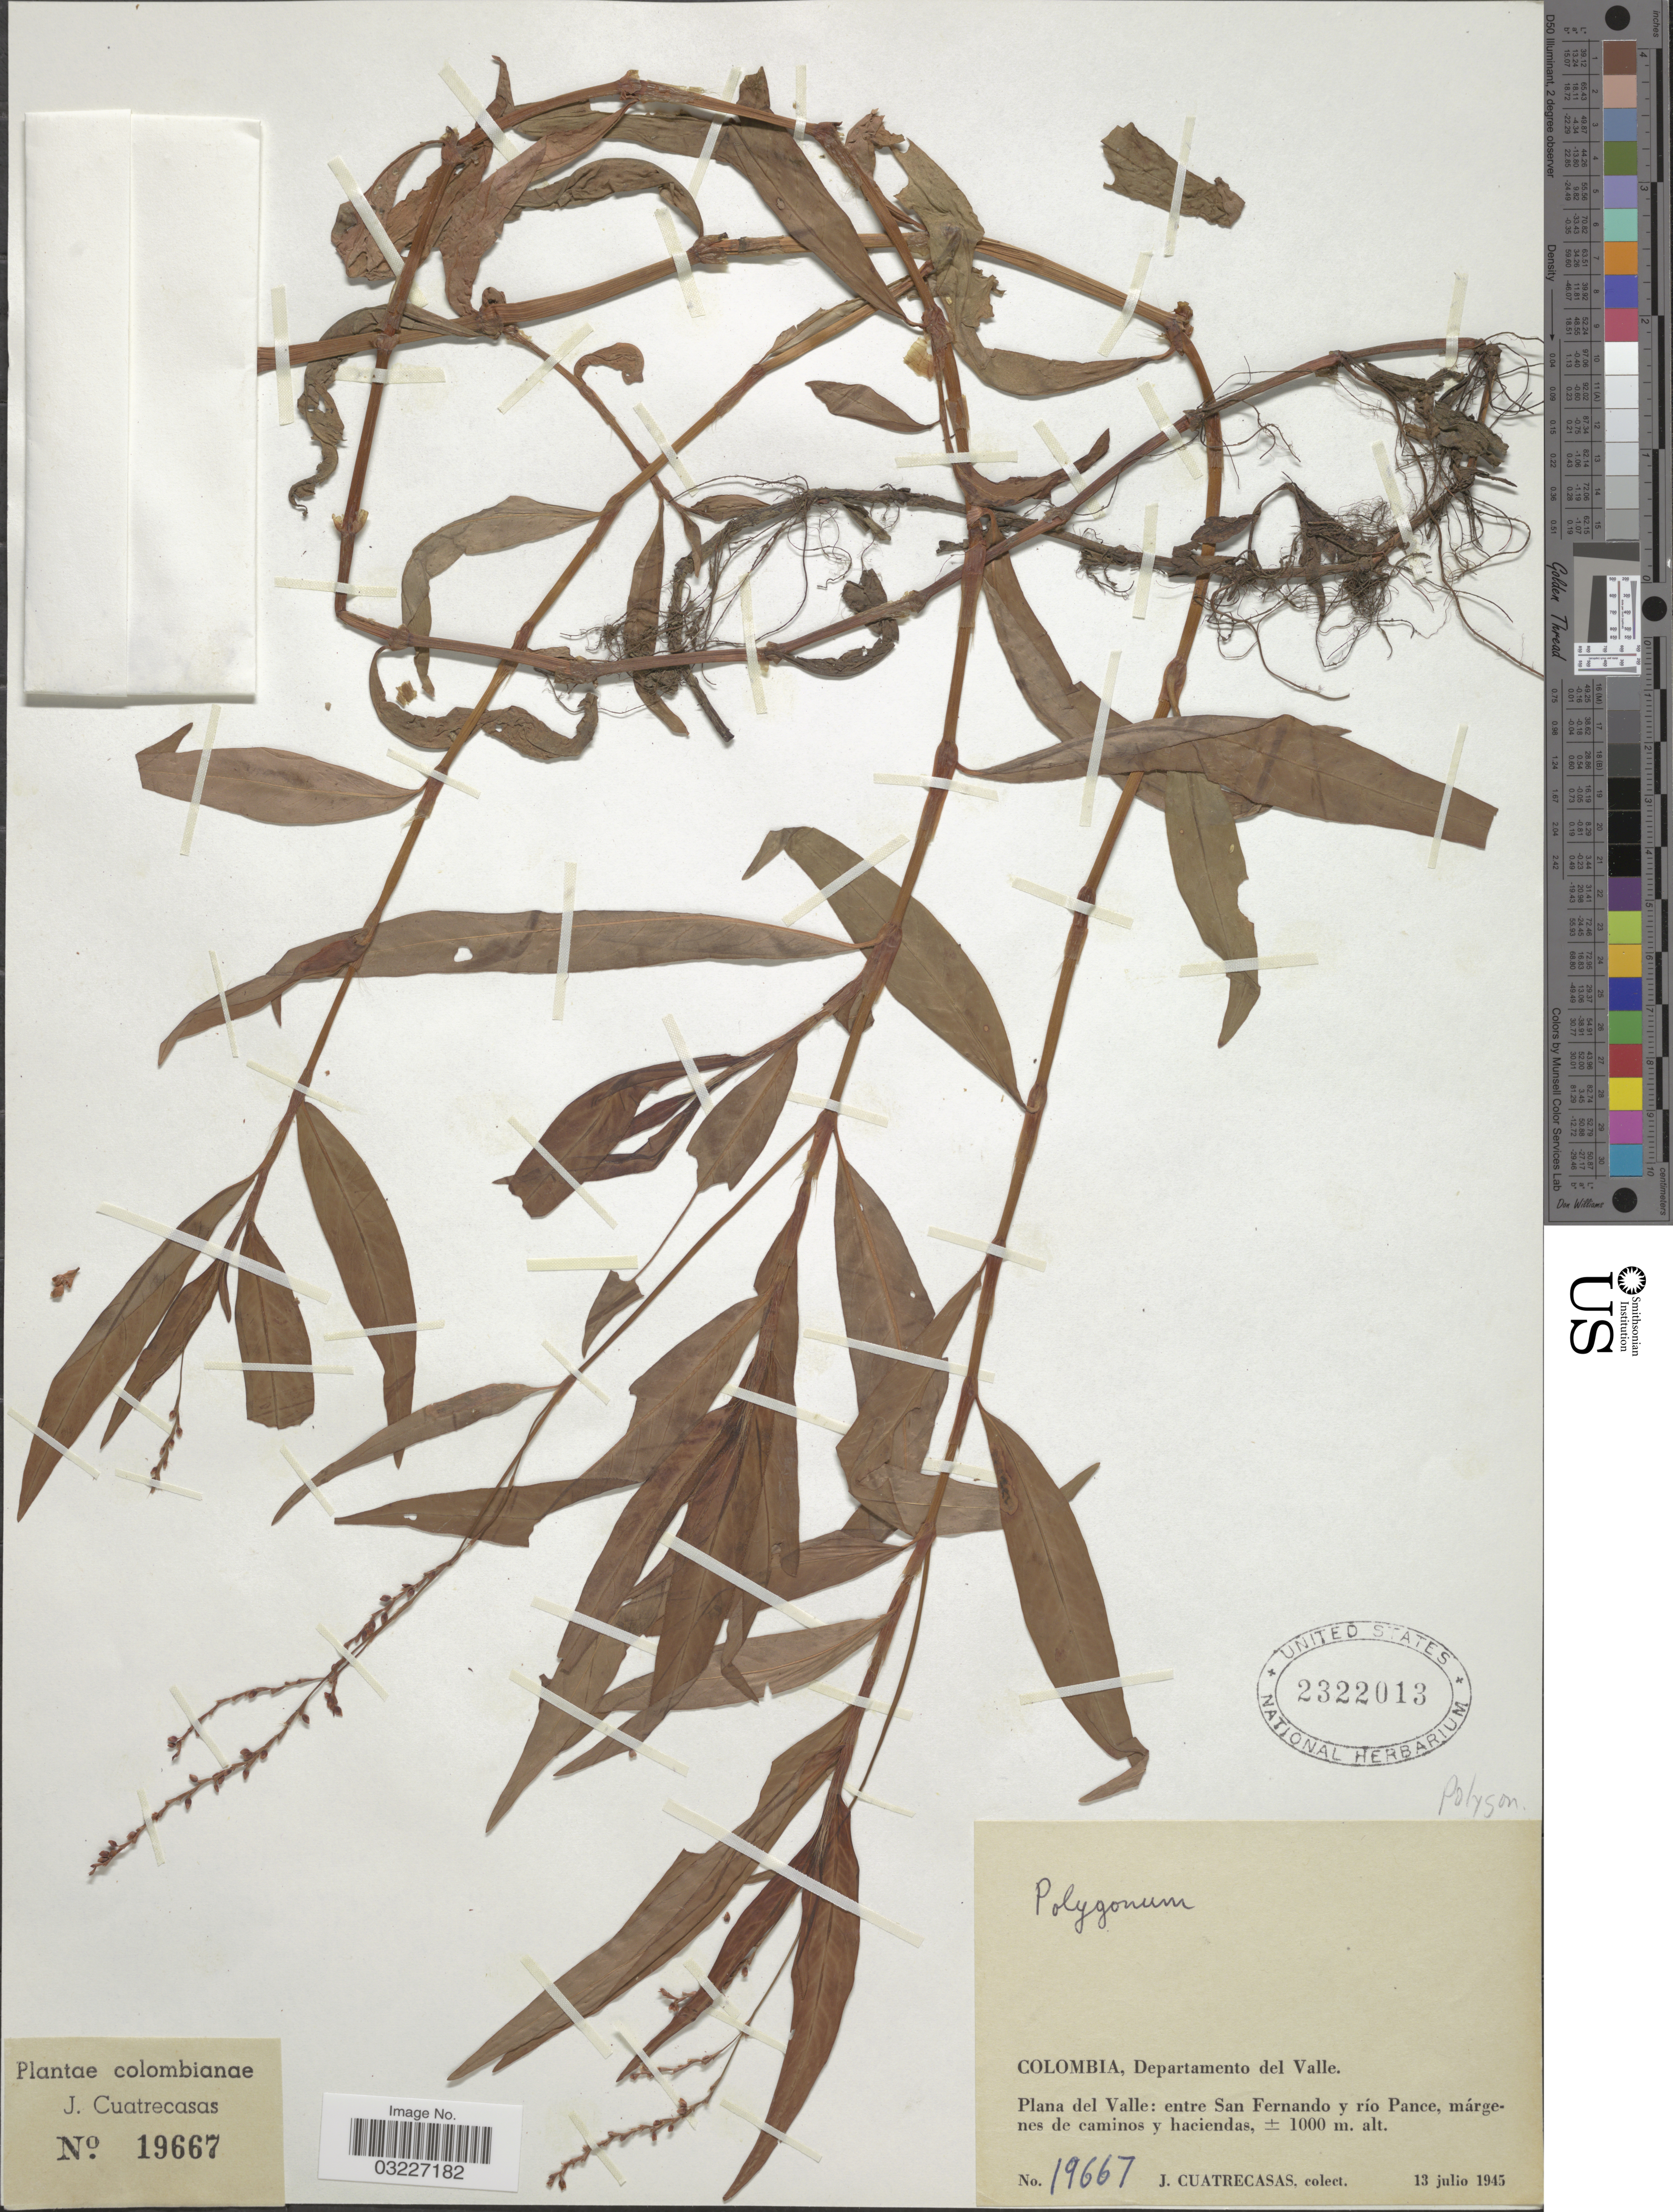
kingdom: Plantae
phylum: Tracheophyta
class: Magnoliopsida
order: Caryophyllales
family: Polygonaceae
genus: Polygonum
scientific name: Polygonum sp.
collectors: J. Cuatrecasas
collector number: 19667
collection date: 1945-07-13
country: Colombia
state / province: Valle del Cauca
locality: Departamento del Valle. Plana del Valle: entre San Fernando y río Pance, márgenes de caminos y haciendas.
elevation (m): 1000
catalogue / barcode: US 2322013